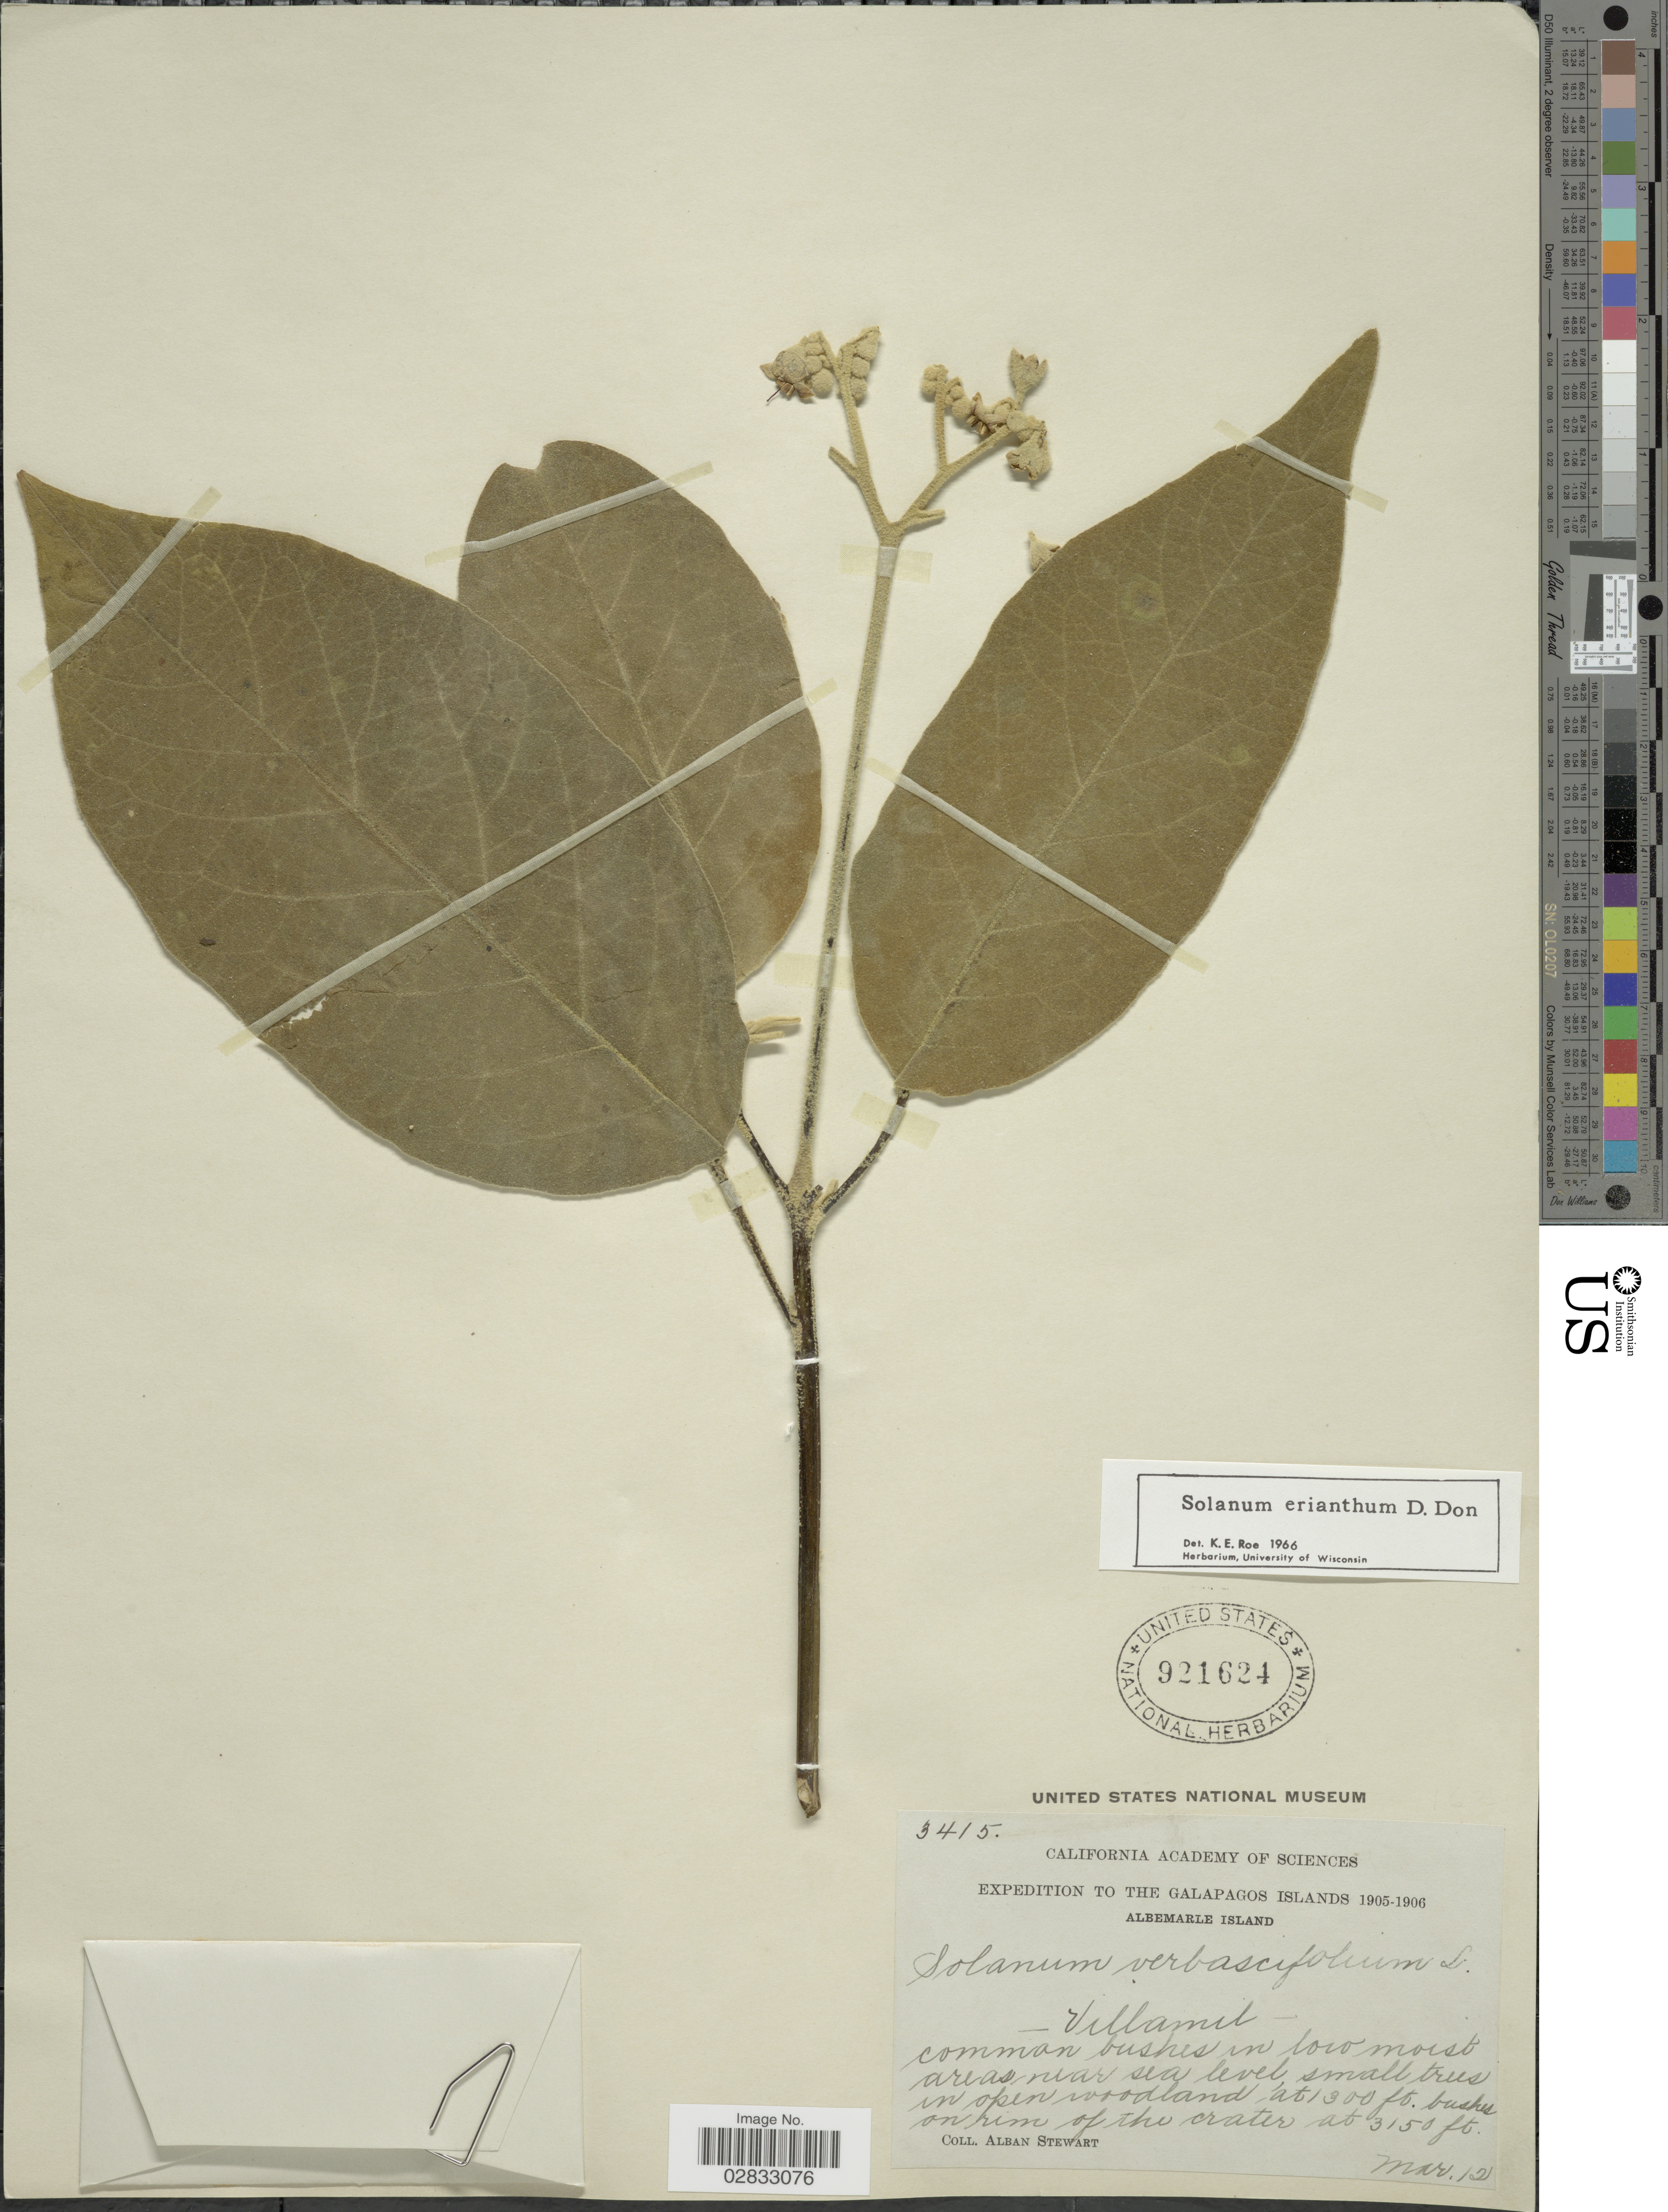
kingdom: Plantae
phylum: Tracheophyta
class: Magnoliopsida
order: Solanales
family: Solanaceae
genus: Solanum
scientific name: Solanum erianthum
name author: D. Don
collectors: A. Stewart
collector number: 3415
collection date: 1905-03-12/1906-03-12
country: Ecuador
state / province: Colón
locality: The Galapagos Islands. Albemarle Island. - Villamil -.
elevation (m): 396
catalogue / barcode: US 921624